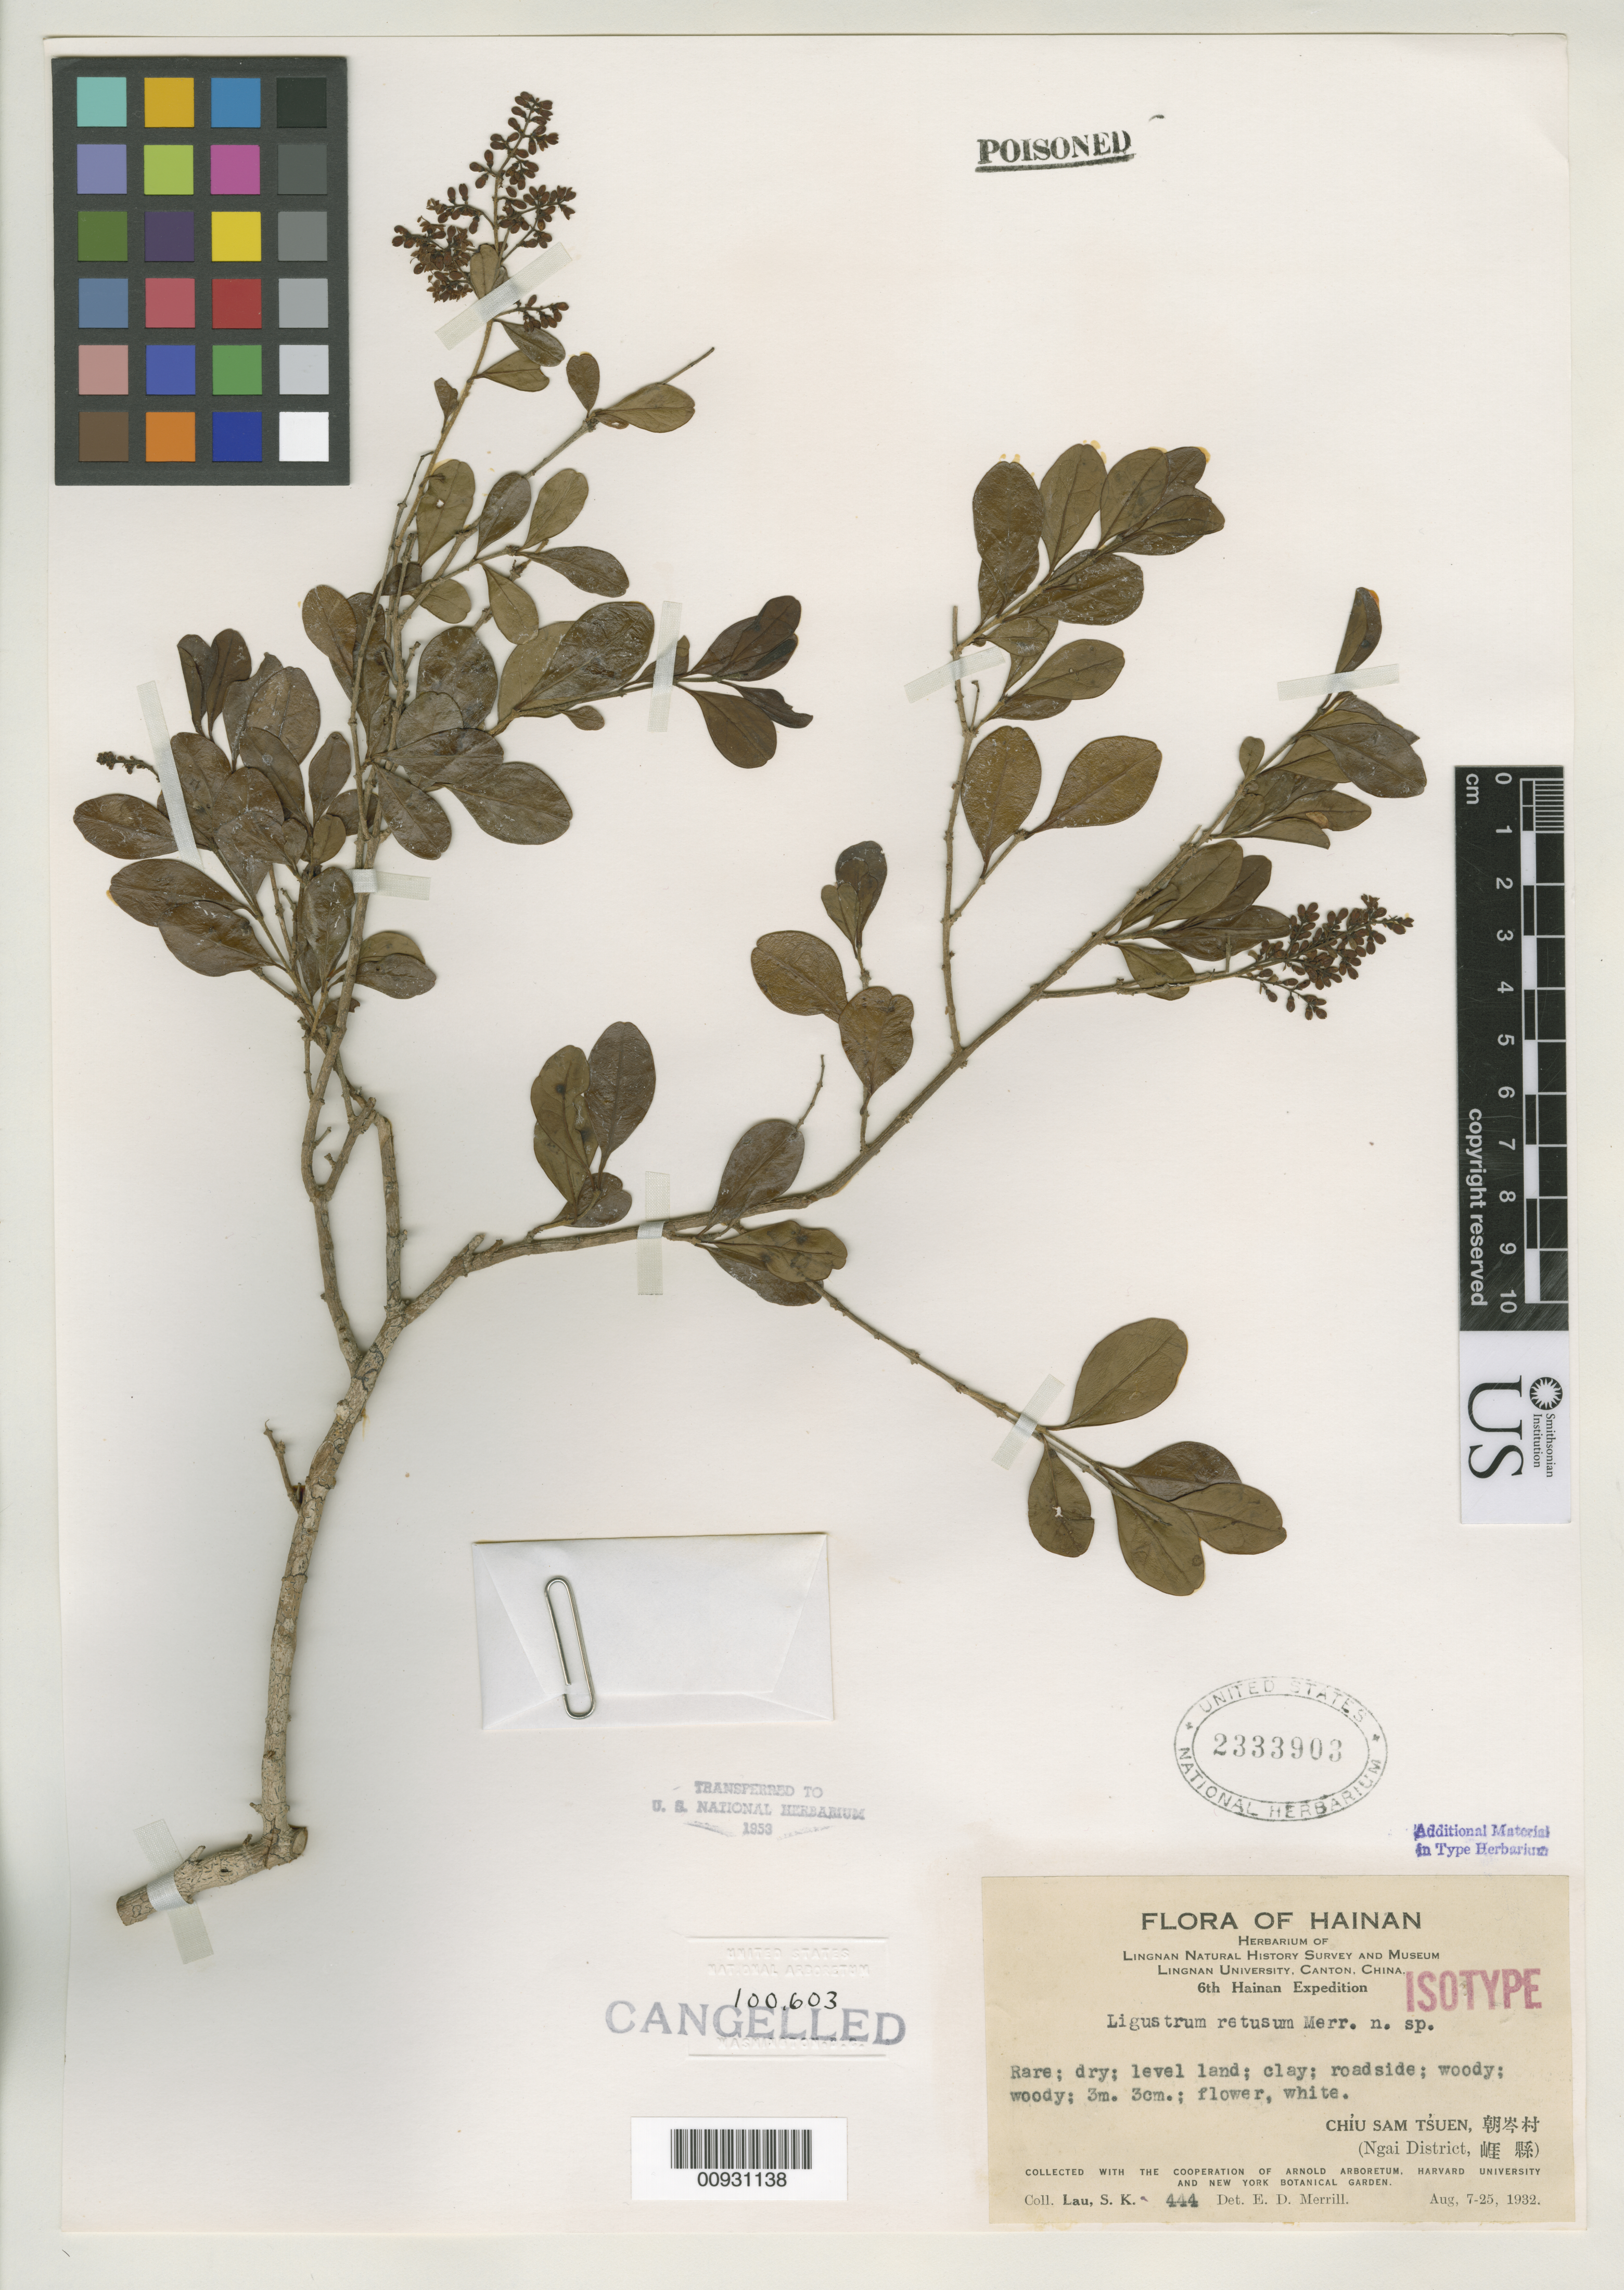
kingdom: Plantae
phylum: Tracheophyta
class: Magnoliopsida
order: Lamiales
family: Oleaceae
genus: Ligustrum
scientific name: Ligustrum retusum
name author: Merr.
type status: Isotype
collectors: S. K. Lau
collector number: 444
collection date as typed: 07 Aug 1932 to 25 Aug 1932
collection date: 1932-08-07/1932-08-25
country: China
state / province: Guangdong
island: Hainan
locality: Chiu Sam Tsuen. Ngai District.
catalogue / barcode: US 2333903